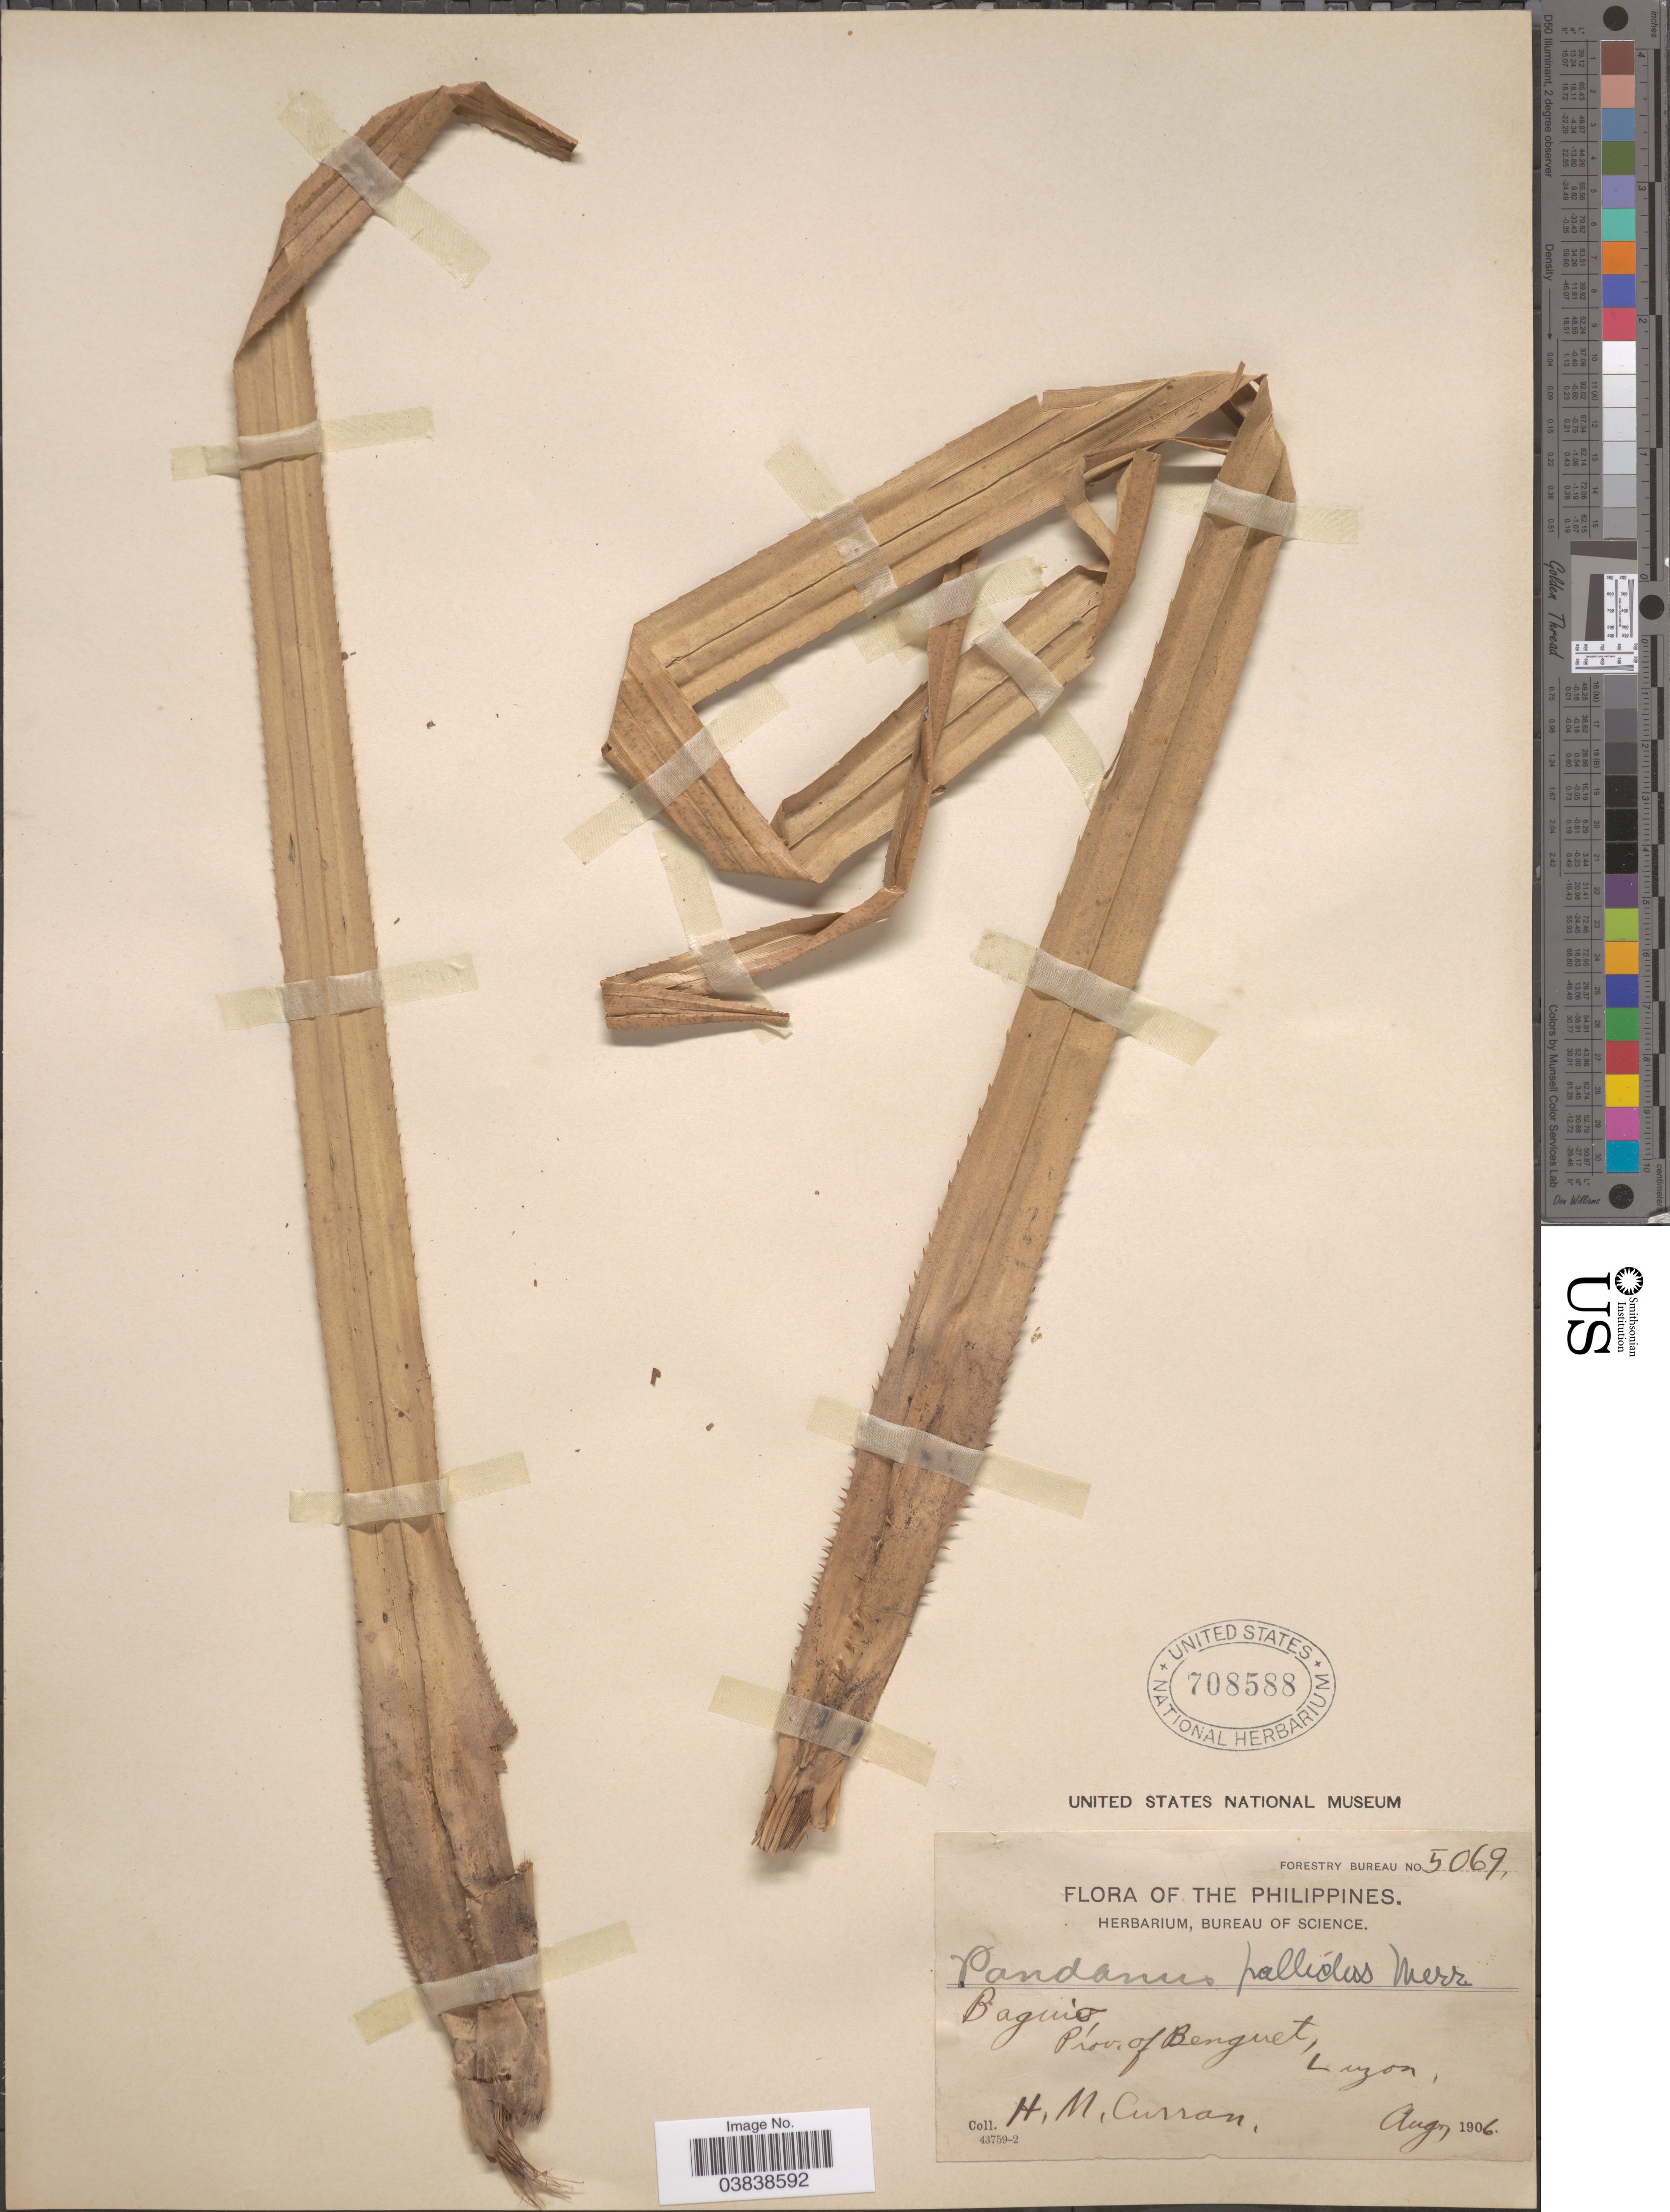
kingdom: Plantae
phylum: Tracheophyta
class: Liliopsida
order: Pandanales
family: Pandanaceae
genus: Pandanus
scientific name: Pandanus pallidus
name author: Merr.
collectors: H. M. Curran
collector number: Forestry Bureau 5069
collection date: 1906-08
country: Philippines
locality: Baguio, Prov. of Benguet, Luzon.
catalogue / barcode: US 708588